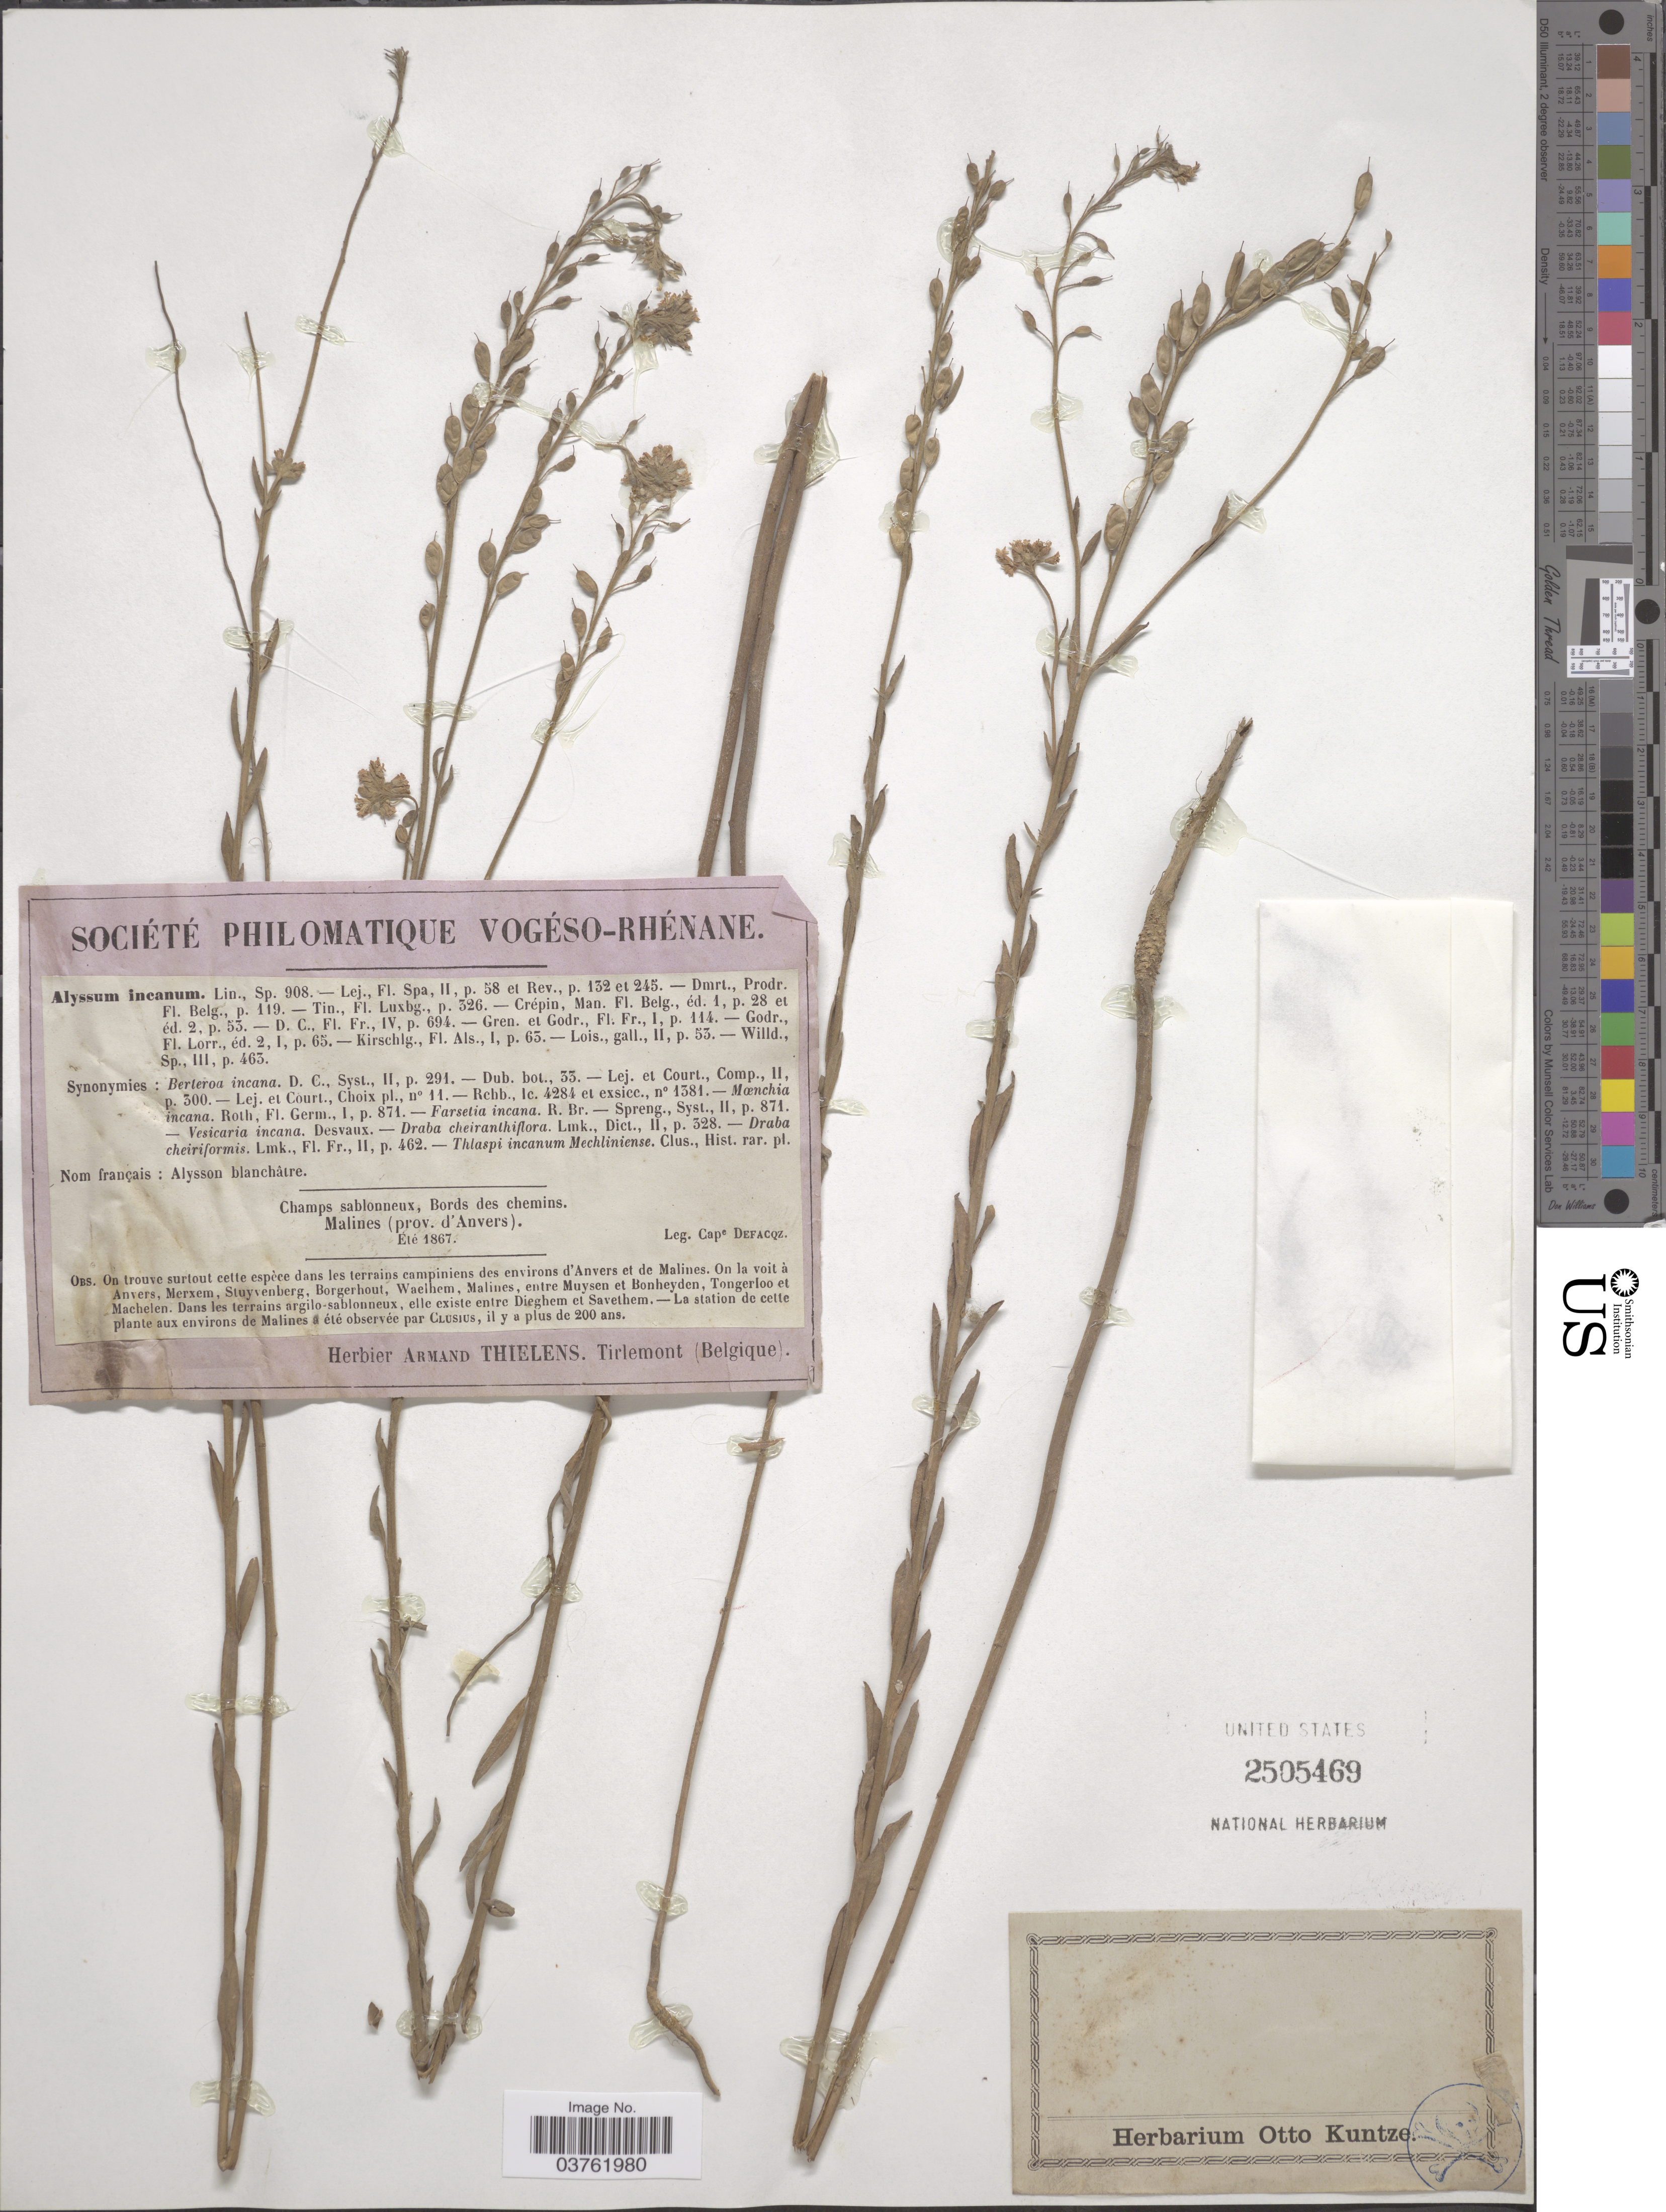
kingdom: Plantae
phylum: Tracheophyta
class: Magnoliopsida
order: Brassicales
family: Brassicaceae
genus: Alyssum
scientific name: Alyssum incanum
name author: L.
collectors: Capt. Defacqz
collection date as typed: Été 1867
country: France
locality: Champs sablonneux, Bords des chemins. Malines (prov. d'Anvers).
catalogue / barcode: US 2505469